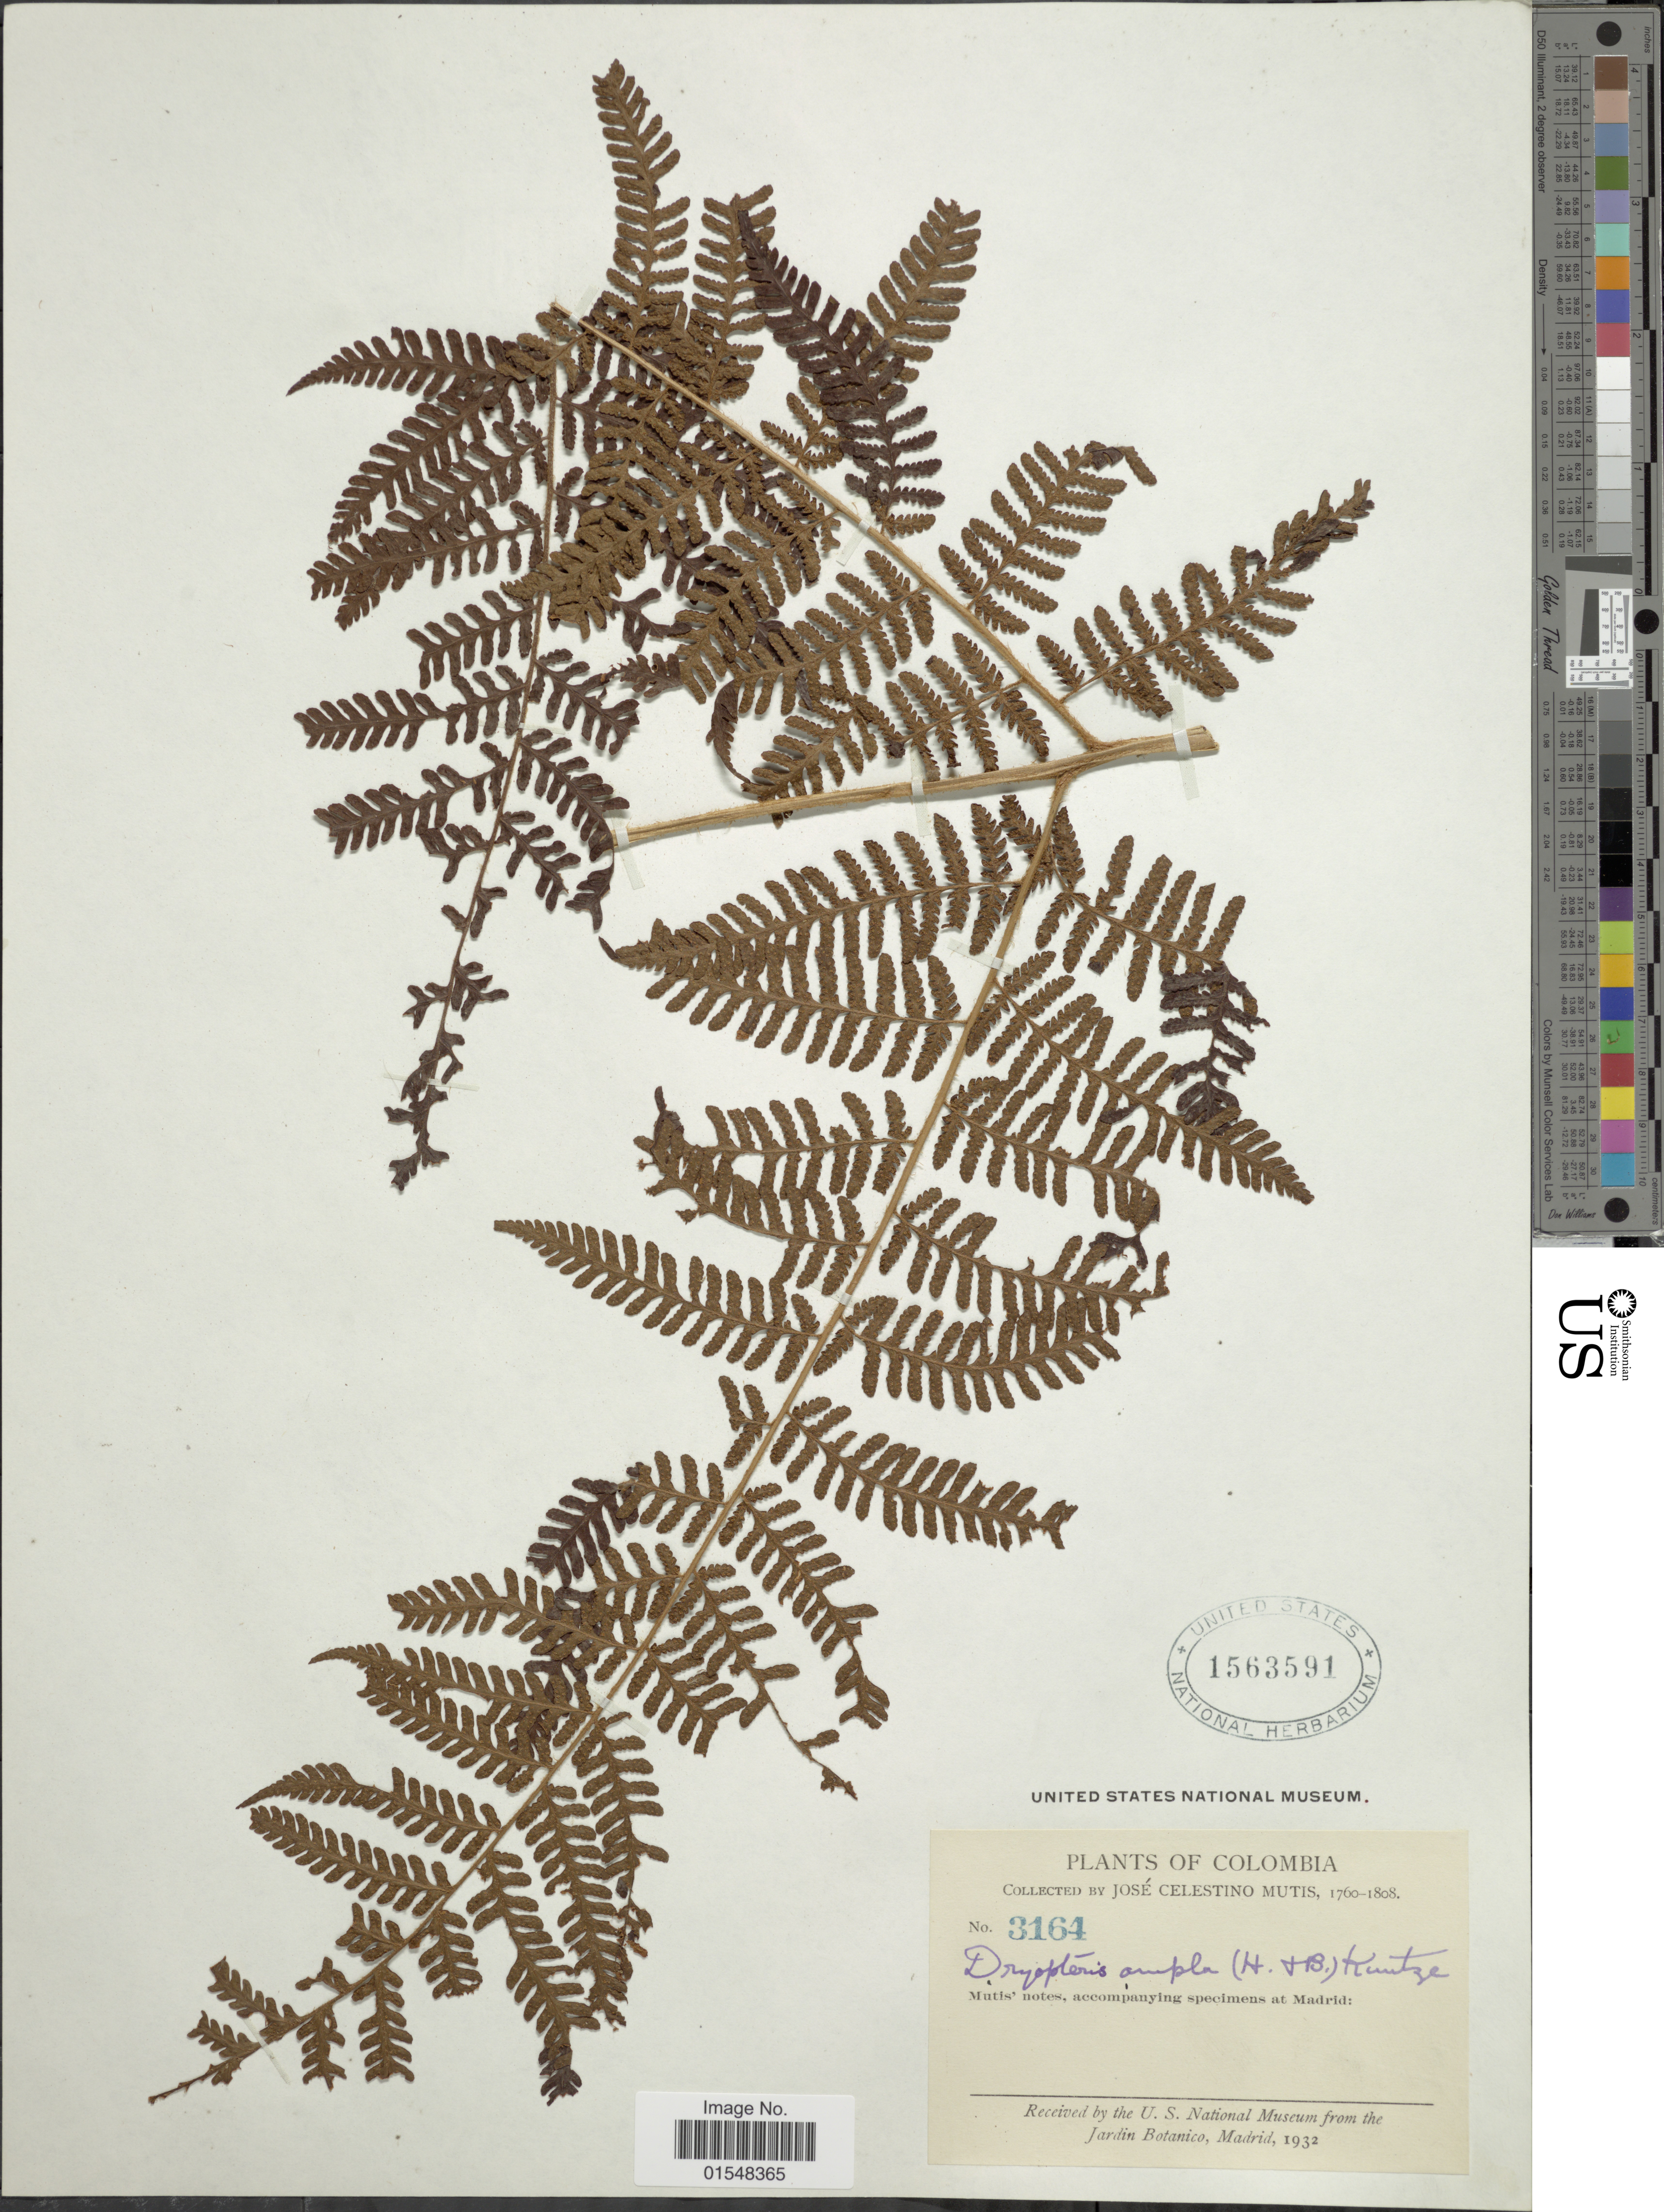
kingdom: Plantae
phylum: Tracheophyta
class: Polypodiopsida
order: Polypodiales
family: Dryopteridaceae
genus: Ctenitis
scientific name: Ctenitis sloanei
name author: (Poepp. ex Spreng.) C.V. Morton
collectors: J. C. B. Mutis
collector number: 3164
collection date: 1760/1808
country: Colombia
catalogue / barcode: US 1563591